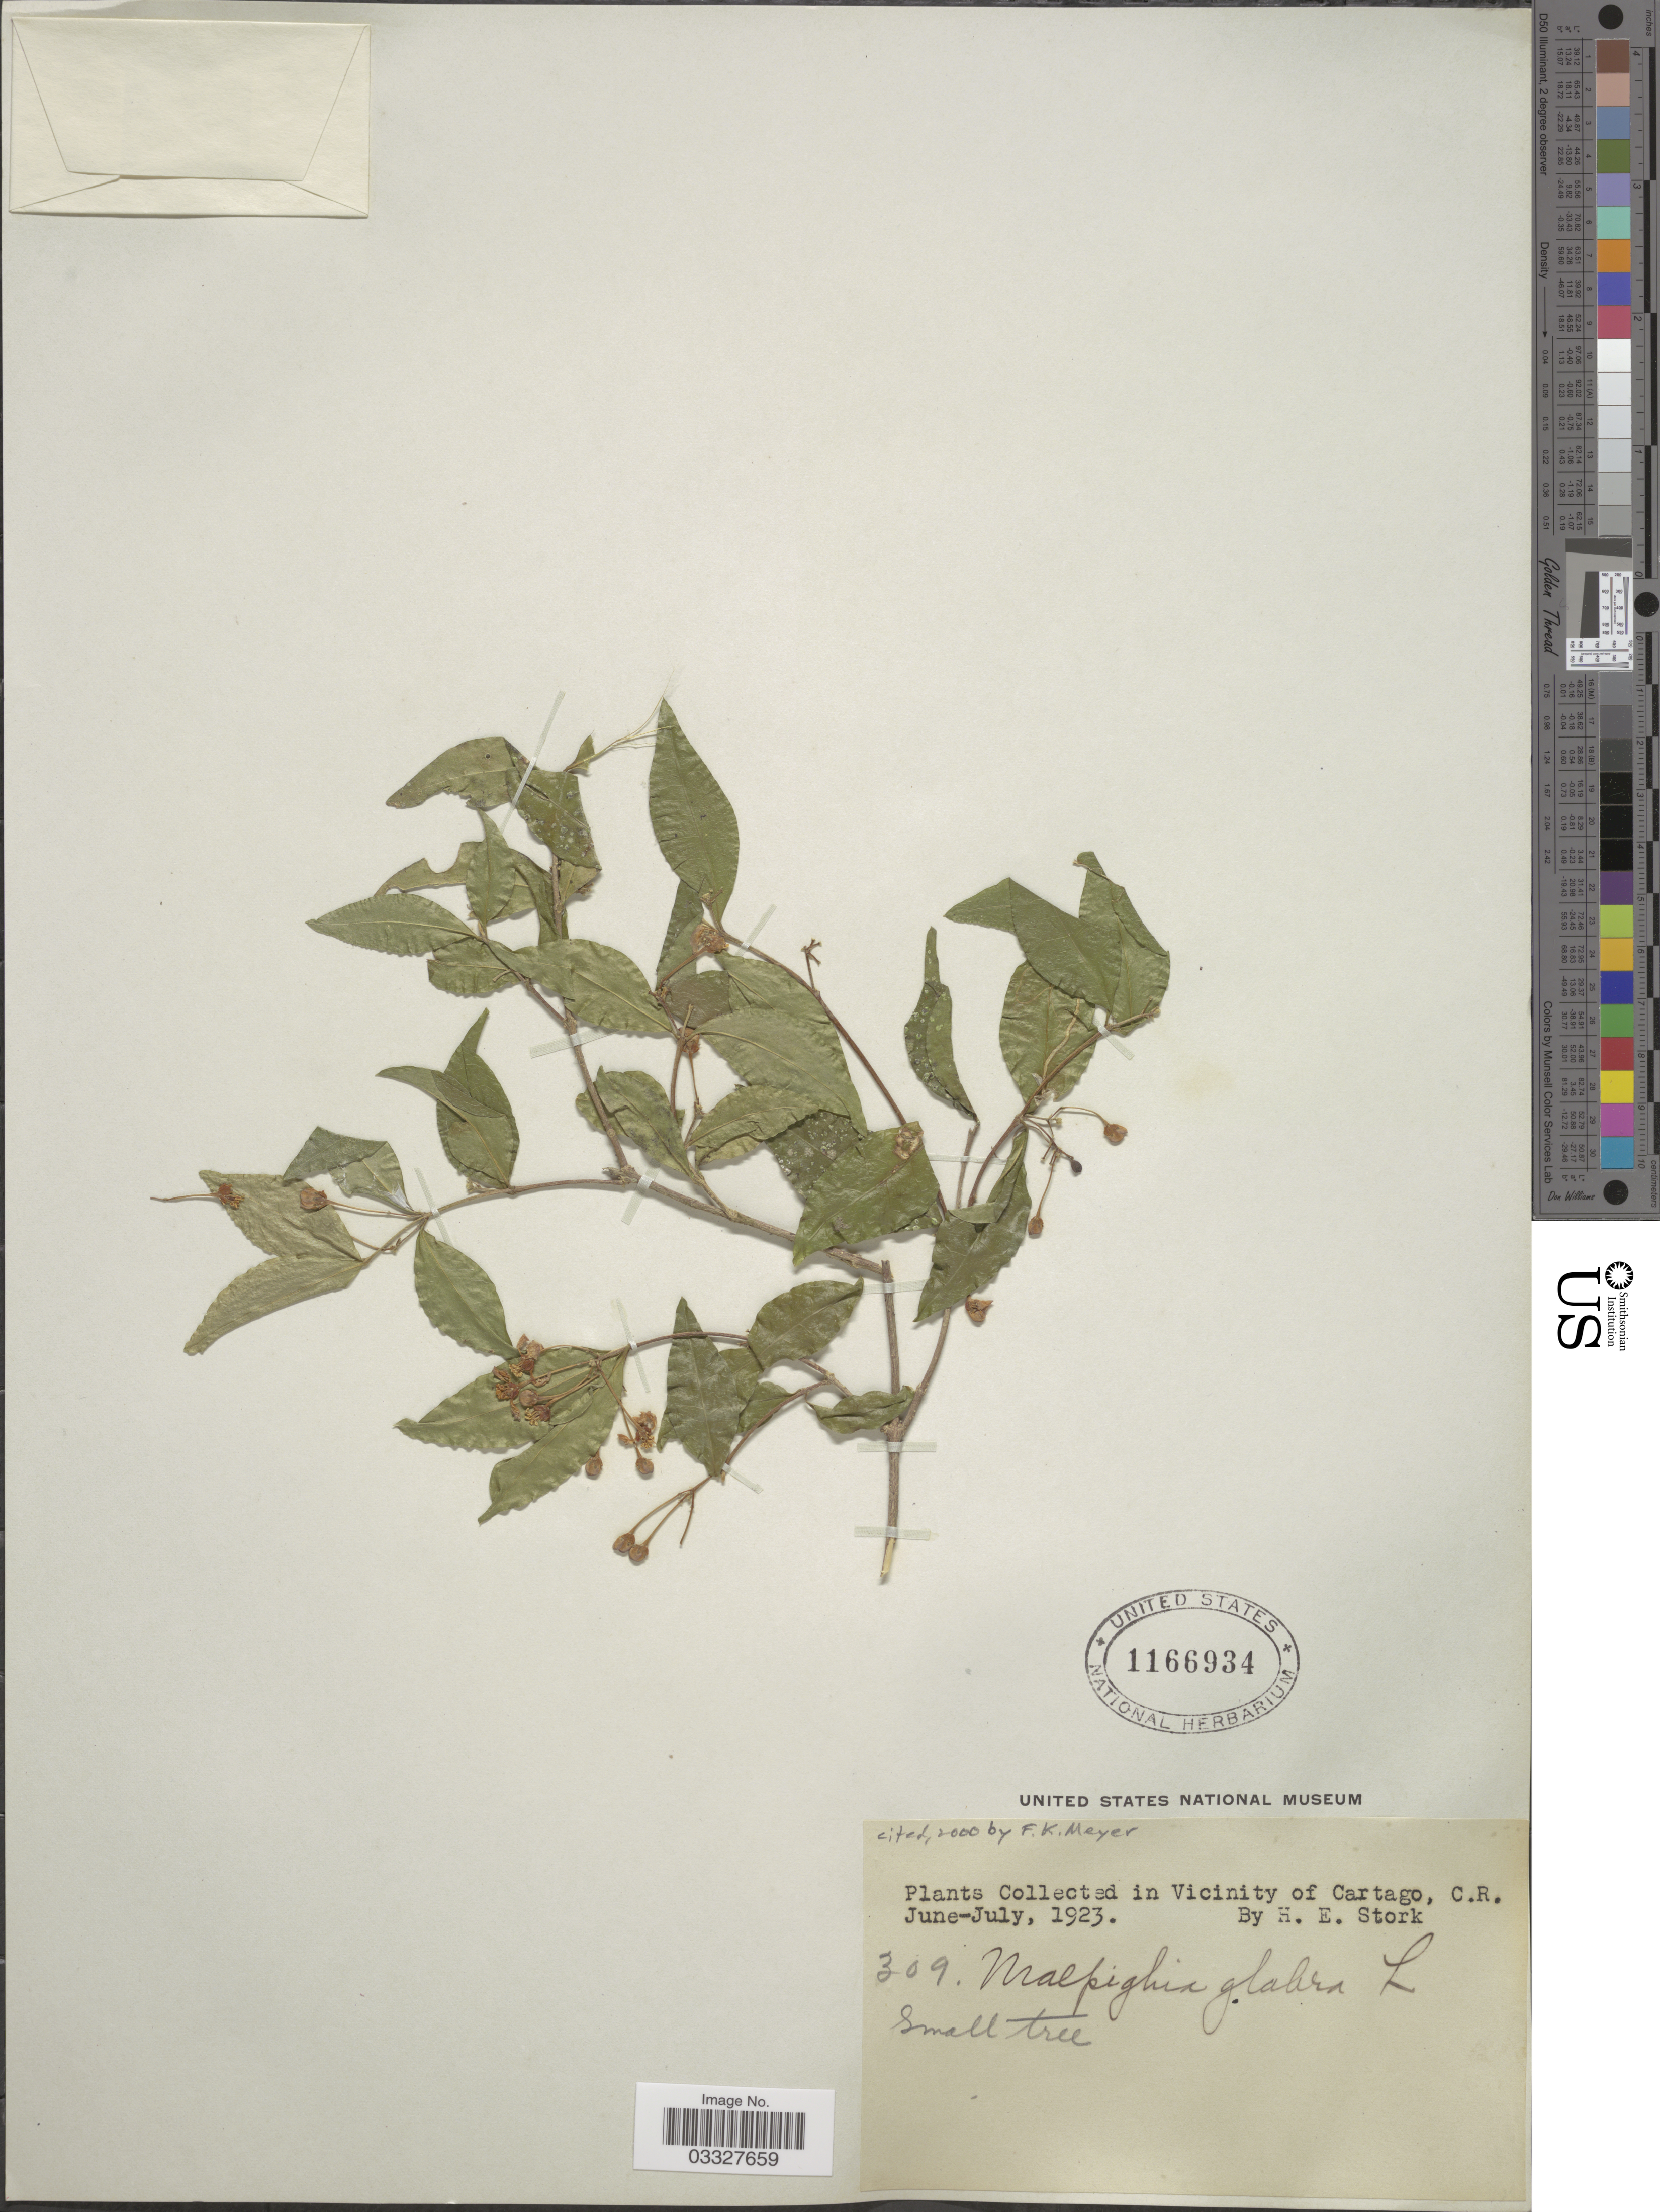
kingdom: Plantae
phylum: Tracheophyta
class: Magnoliopsida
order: Malpighiales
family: Malpighiaceae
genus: Malpighia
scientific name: Malpighia glabra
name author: L.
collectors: H. E. Stork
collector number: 309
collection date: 1923-06/1923-07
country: Costa Rica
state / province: Cartago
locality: Vicinity of Cartago.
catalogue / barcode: US 1166934